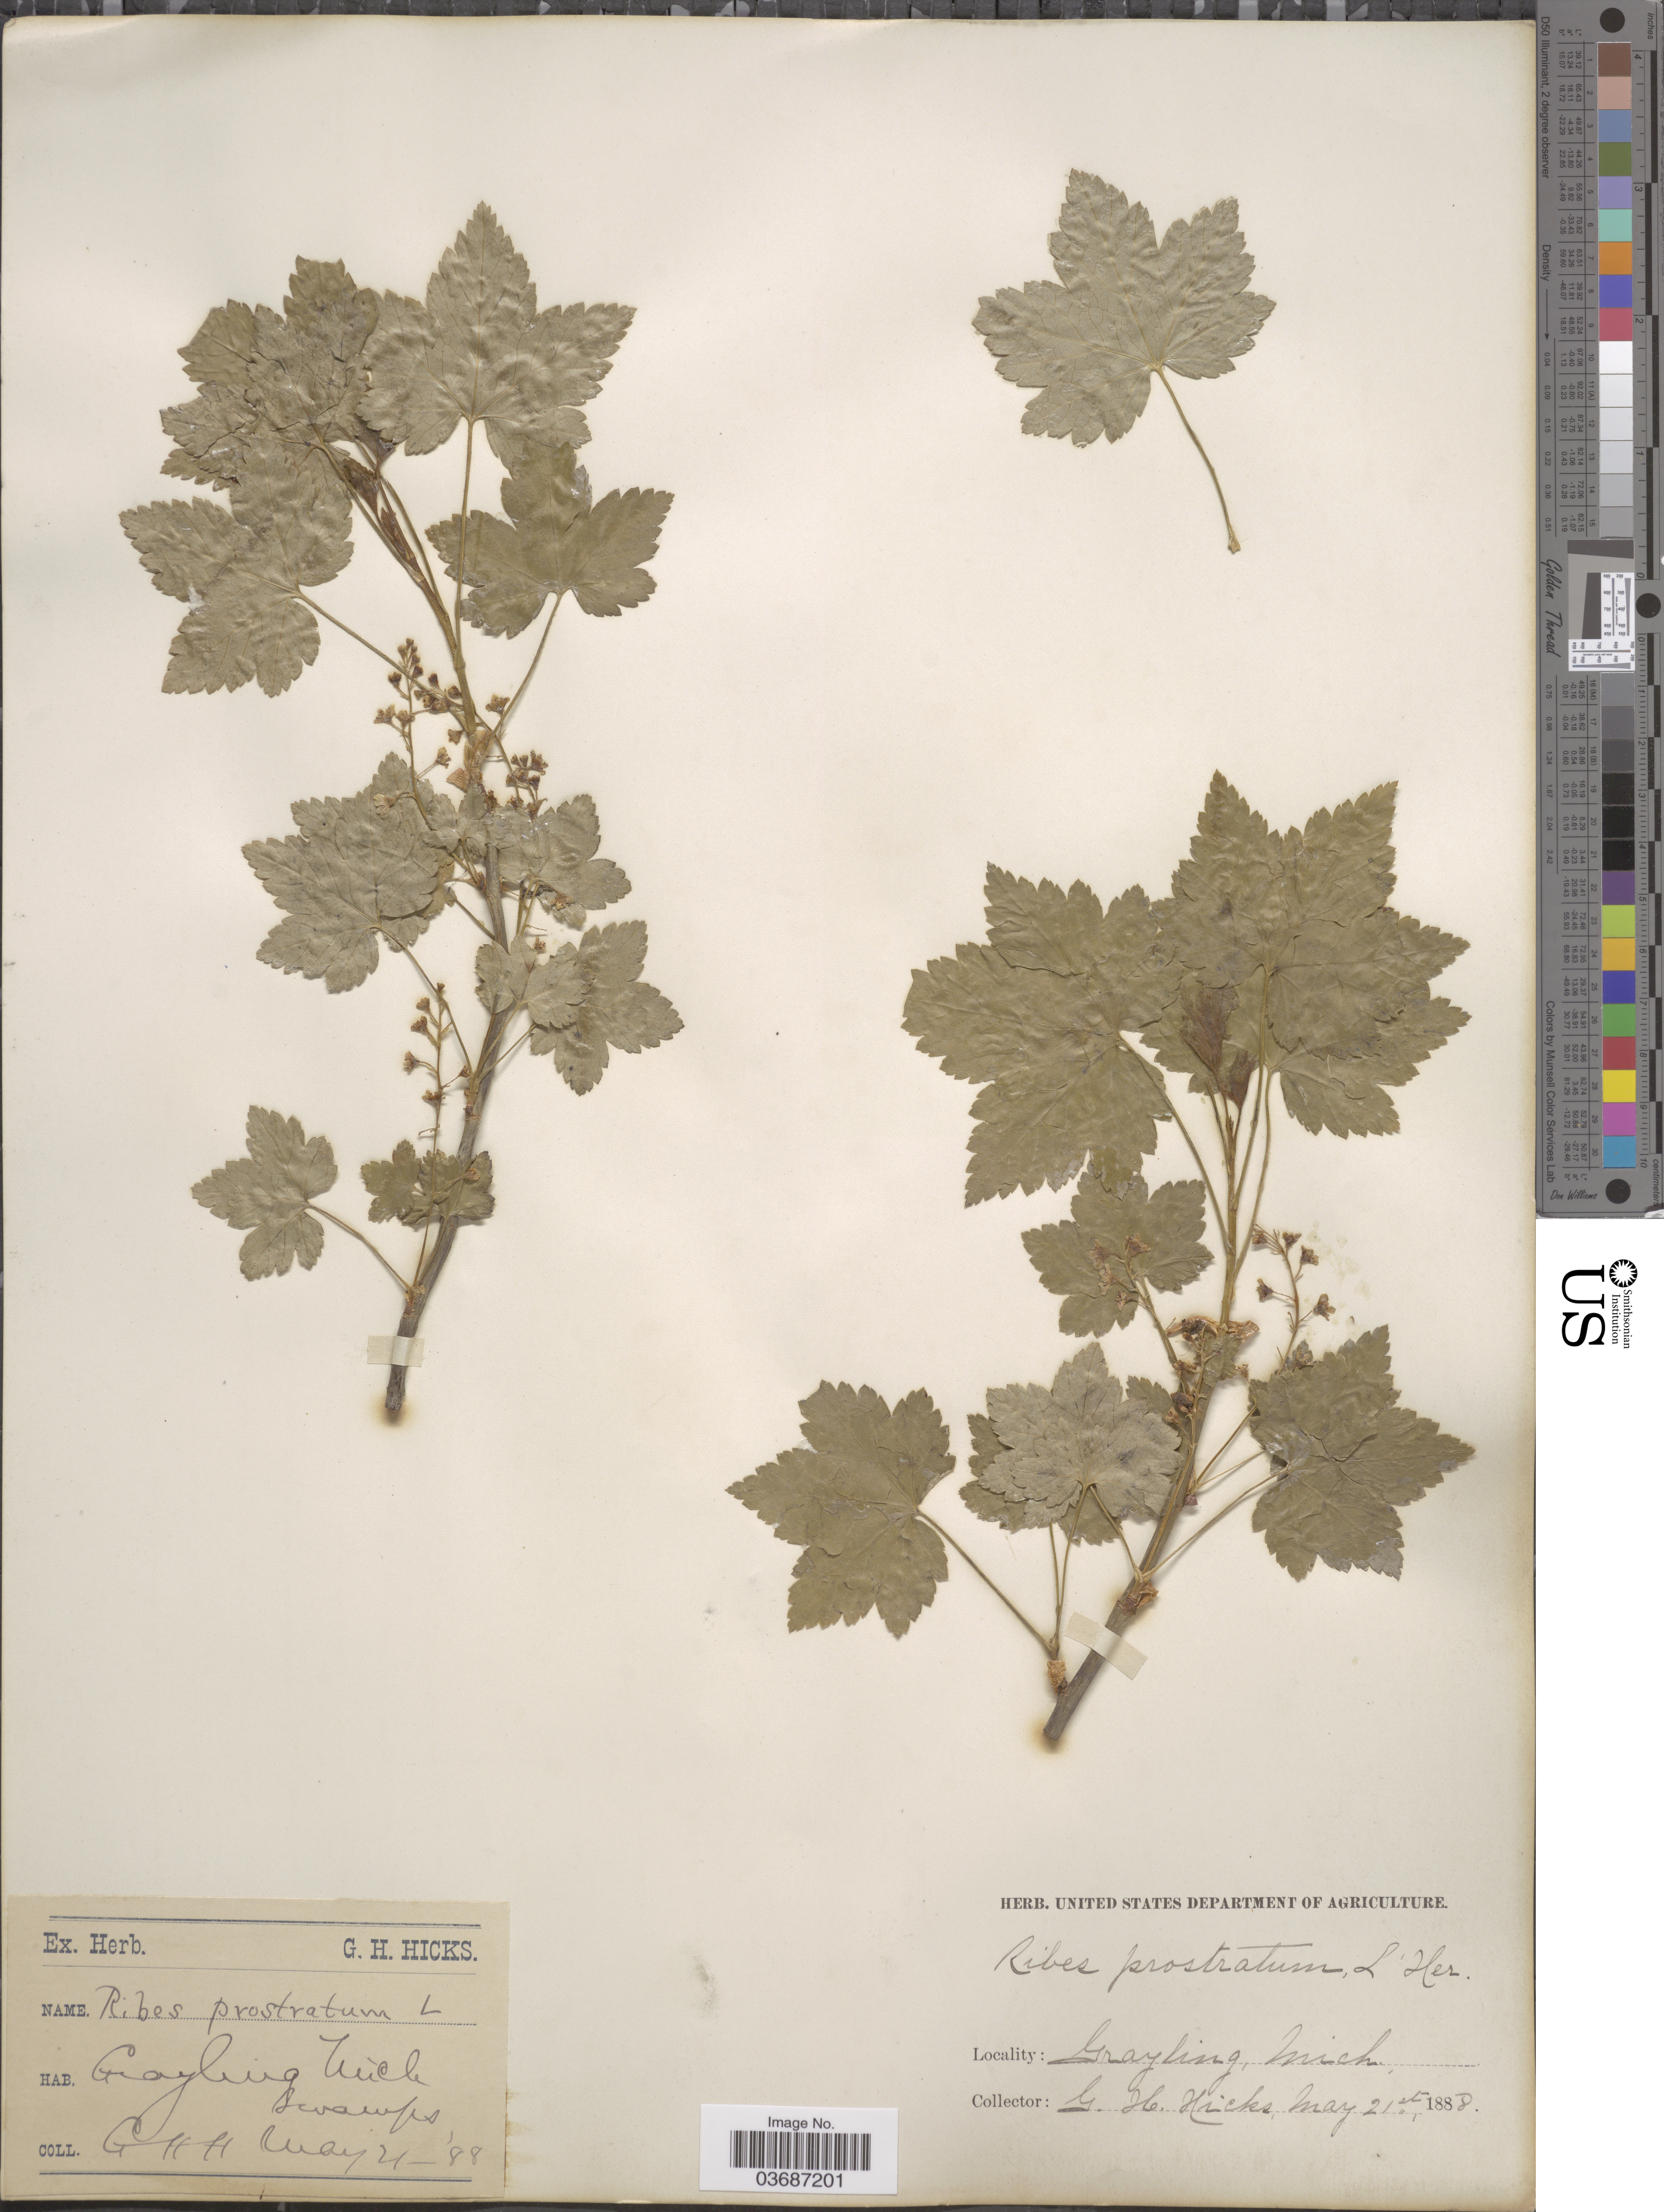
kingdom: Plantae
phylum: Tracheophyta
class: Magnoliopsida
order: Saxifragales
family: Grossulariaceae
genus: Ribes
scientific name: Ribes glandulosum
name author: Ruiz & Pav.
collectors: G. Hicks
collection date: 1888-05-21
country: United States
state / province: Michigan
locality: Grayling. Swamps.